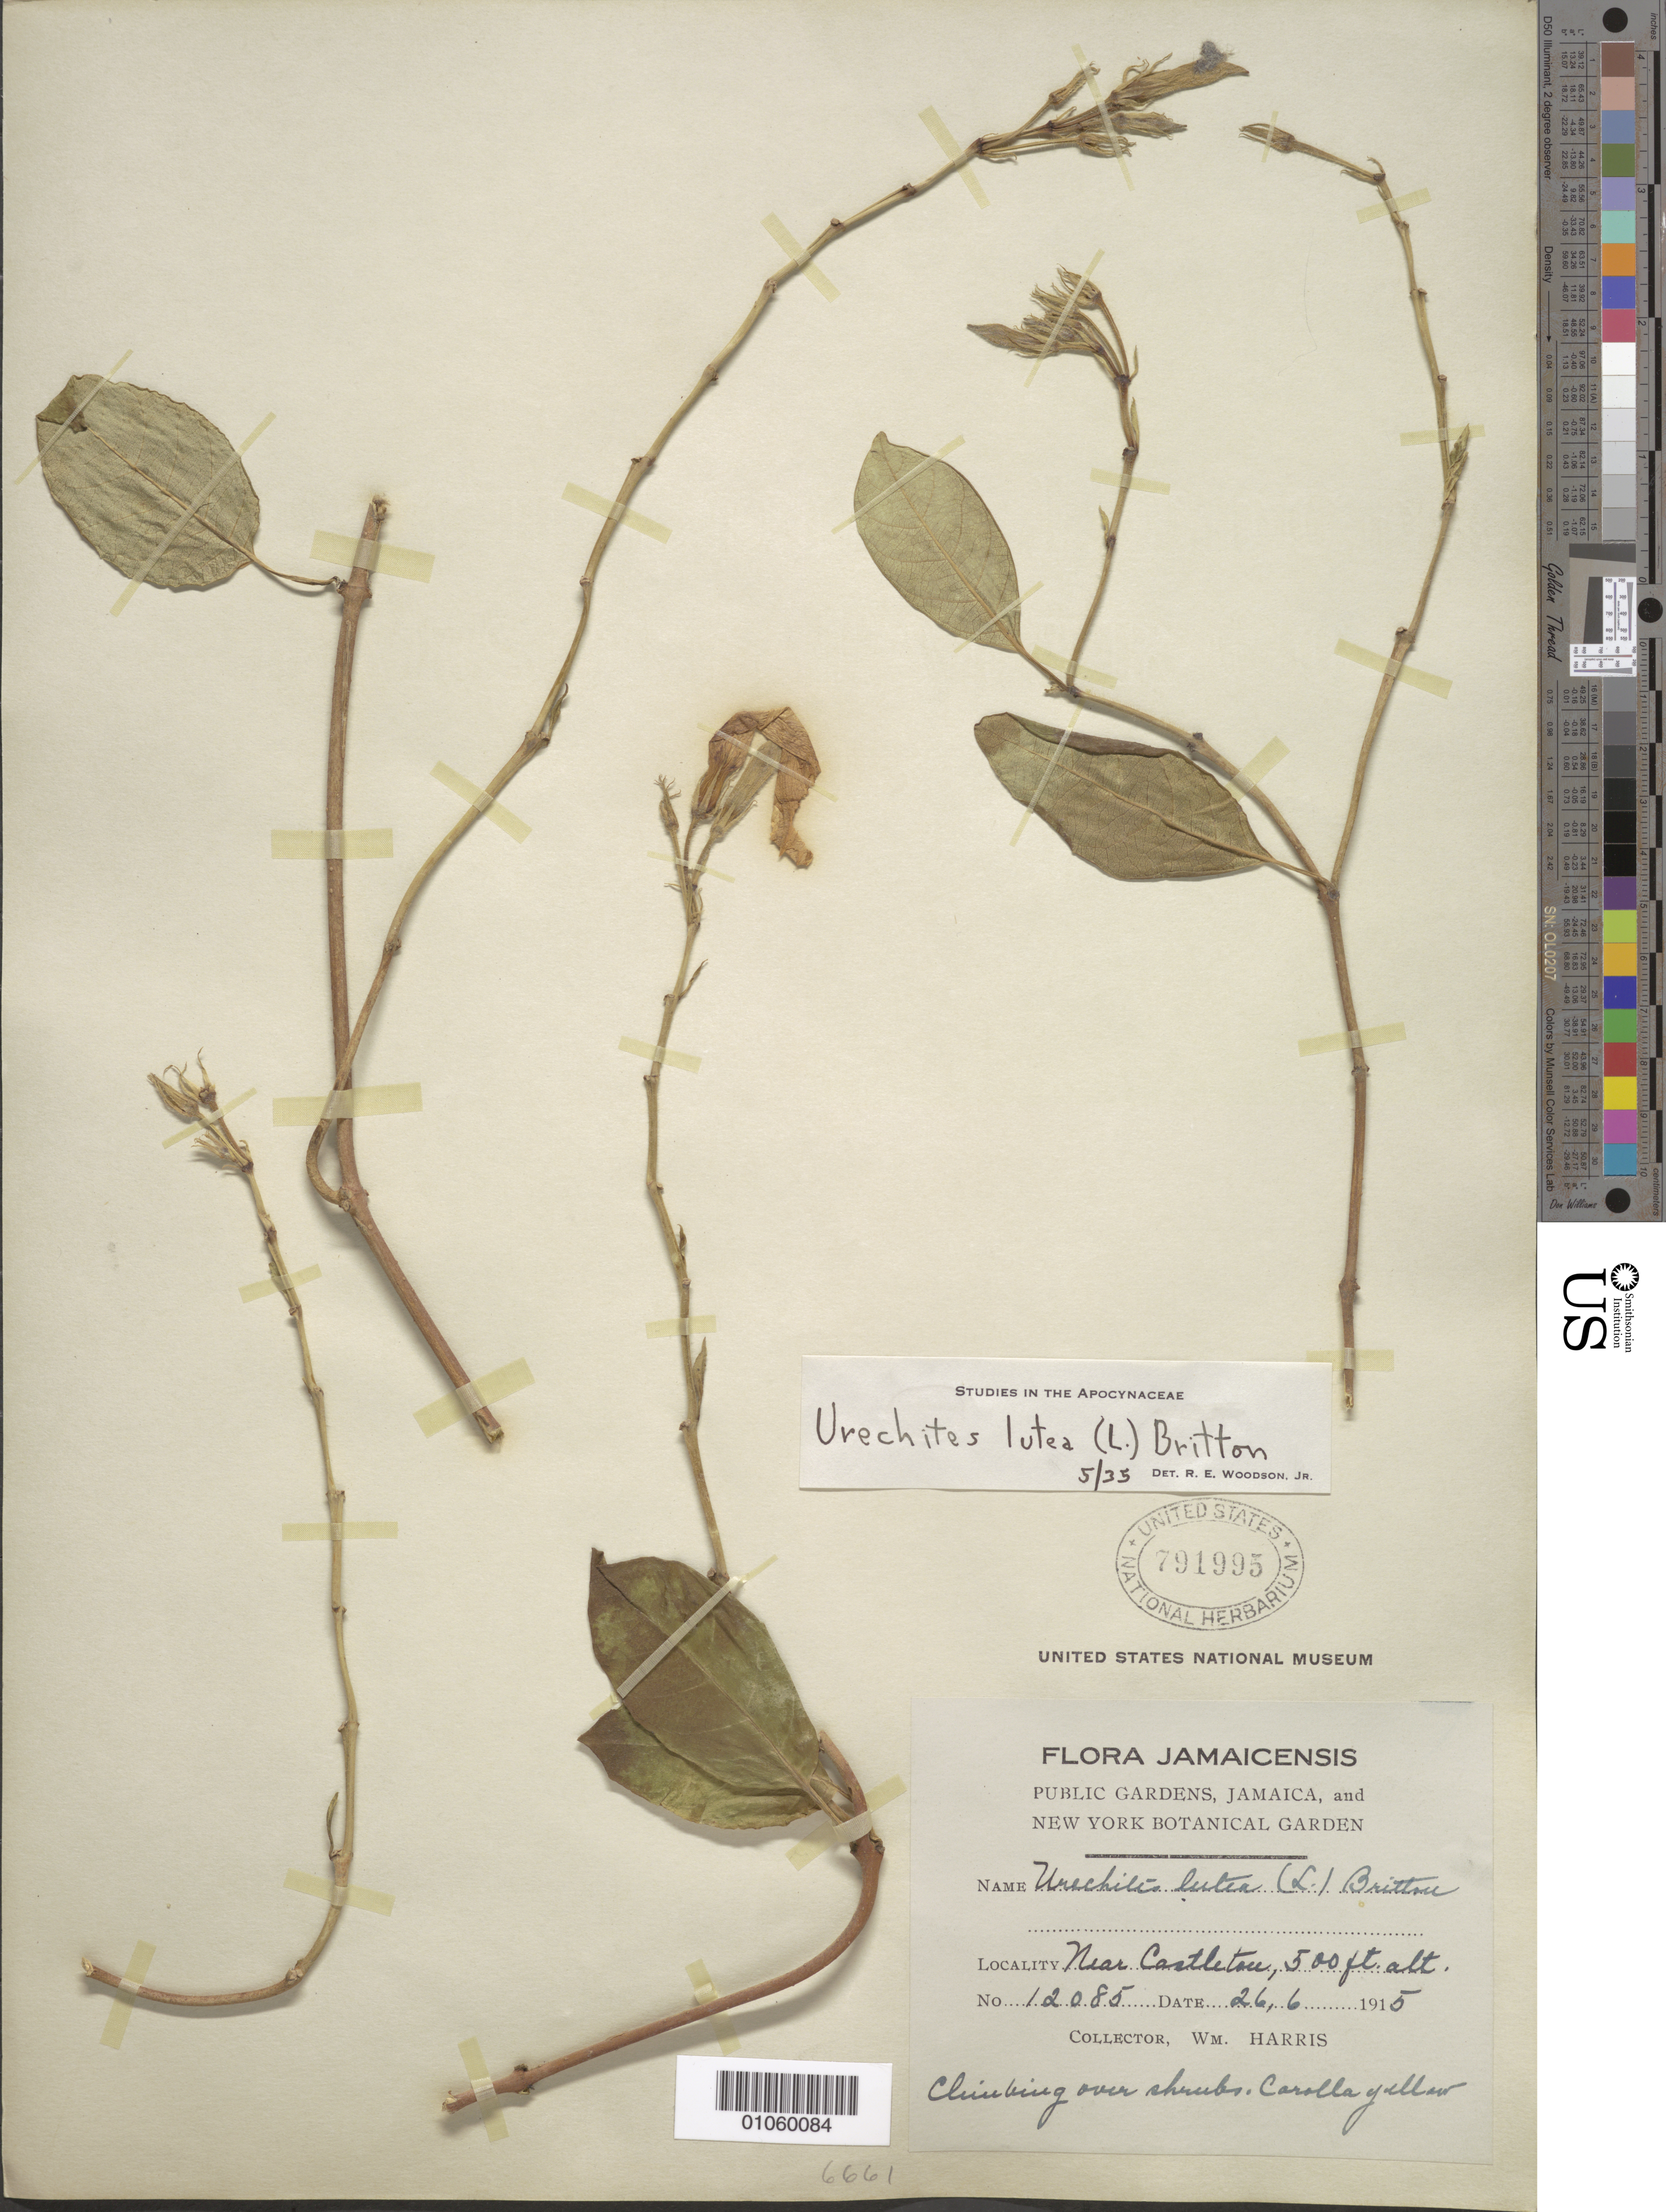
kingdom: Plantae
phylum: Tracheophyta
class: Magnoliopsida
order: Gentianales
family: Apocynaceae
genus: Urechites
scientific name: Urechites lutea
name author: (L.) Britton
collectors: W. Harris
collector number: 12085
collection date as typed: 26 Jun 1915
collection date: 1915-06-26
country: Jamaica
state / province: Saint Mary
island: Jamaica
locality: Near Castleton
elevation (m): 152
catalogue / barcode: US 791995